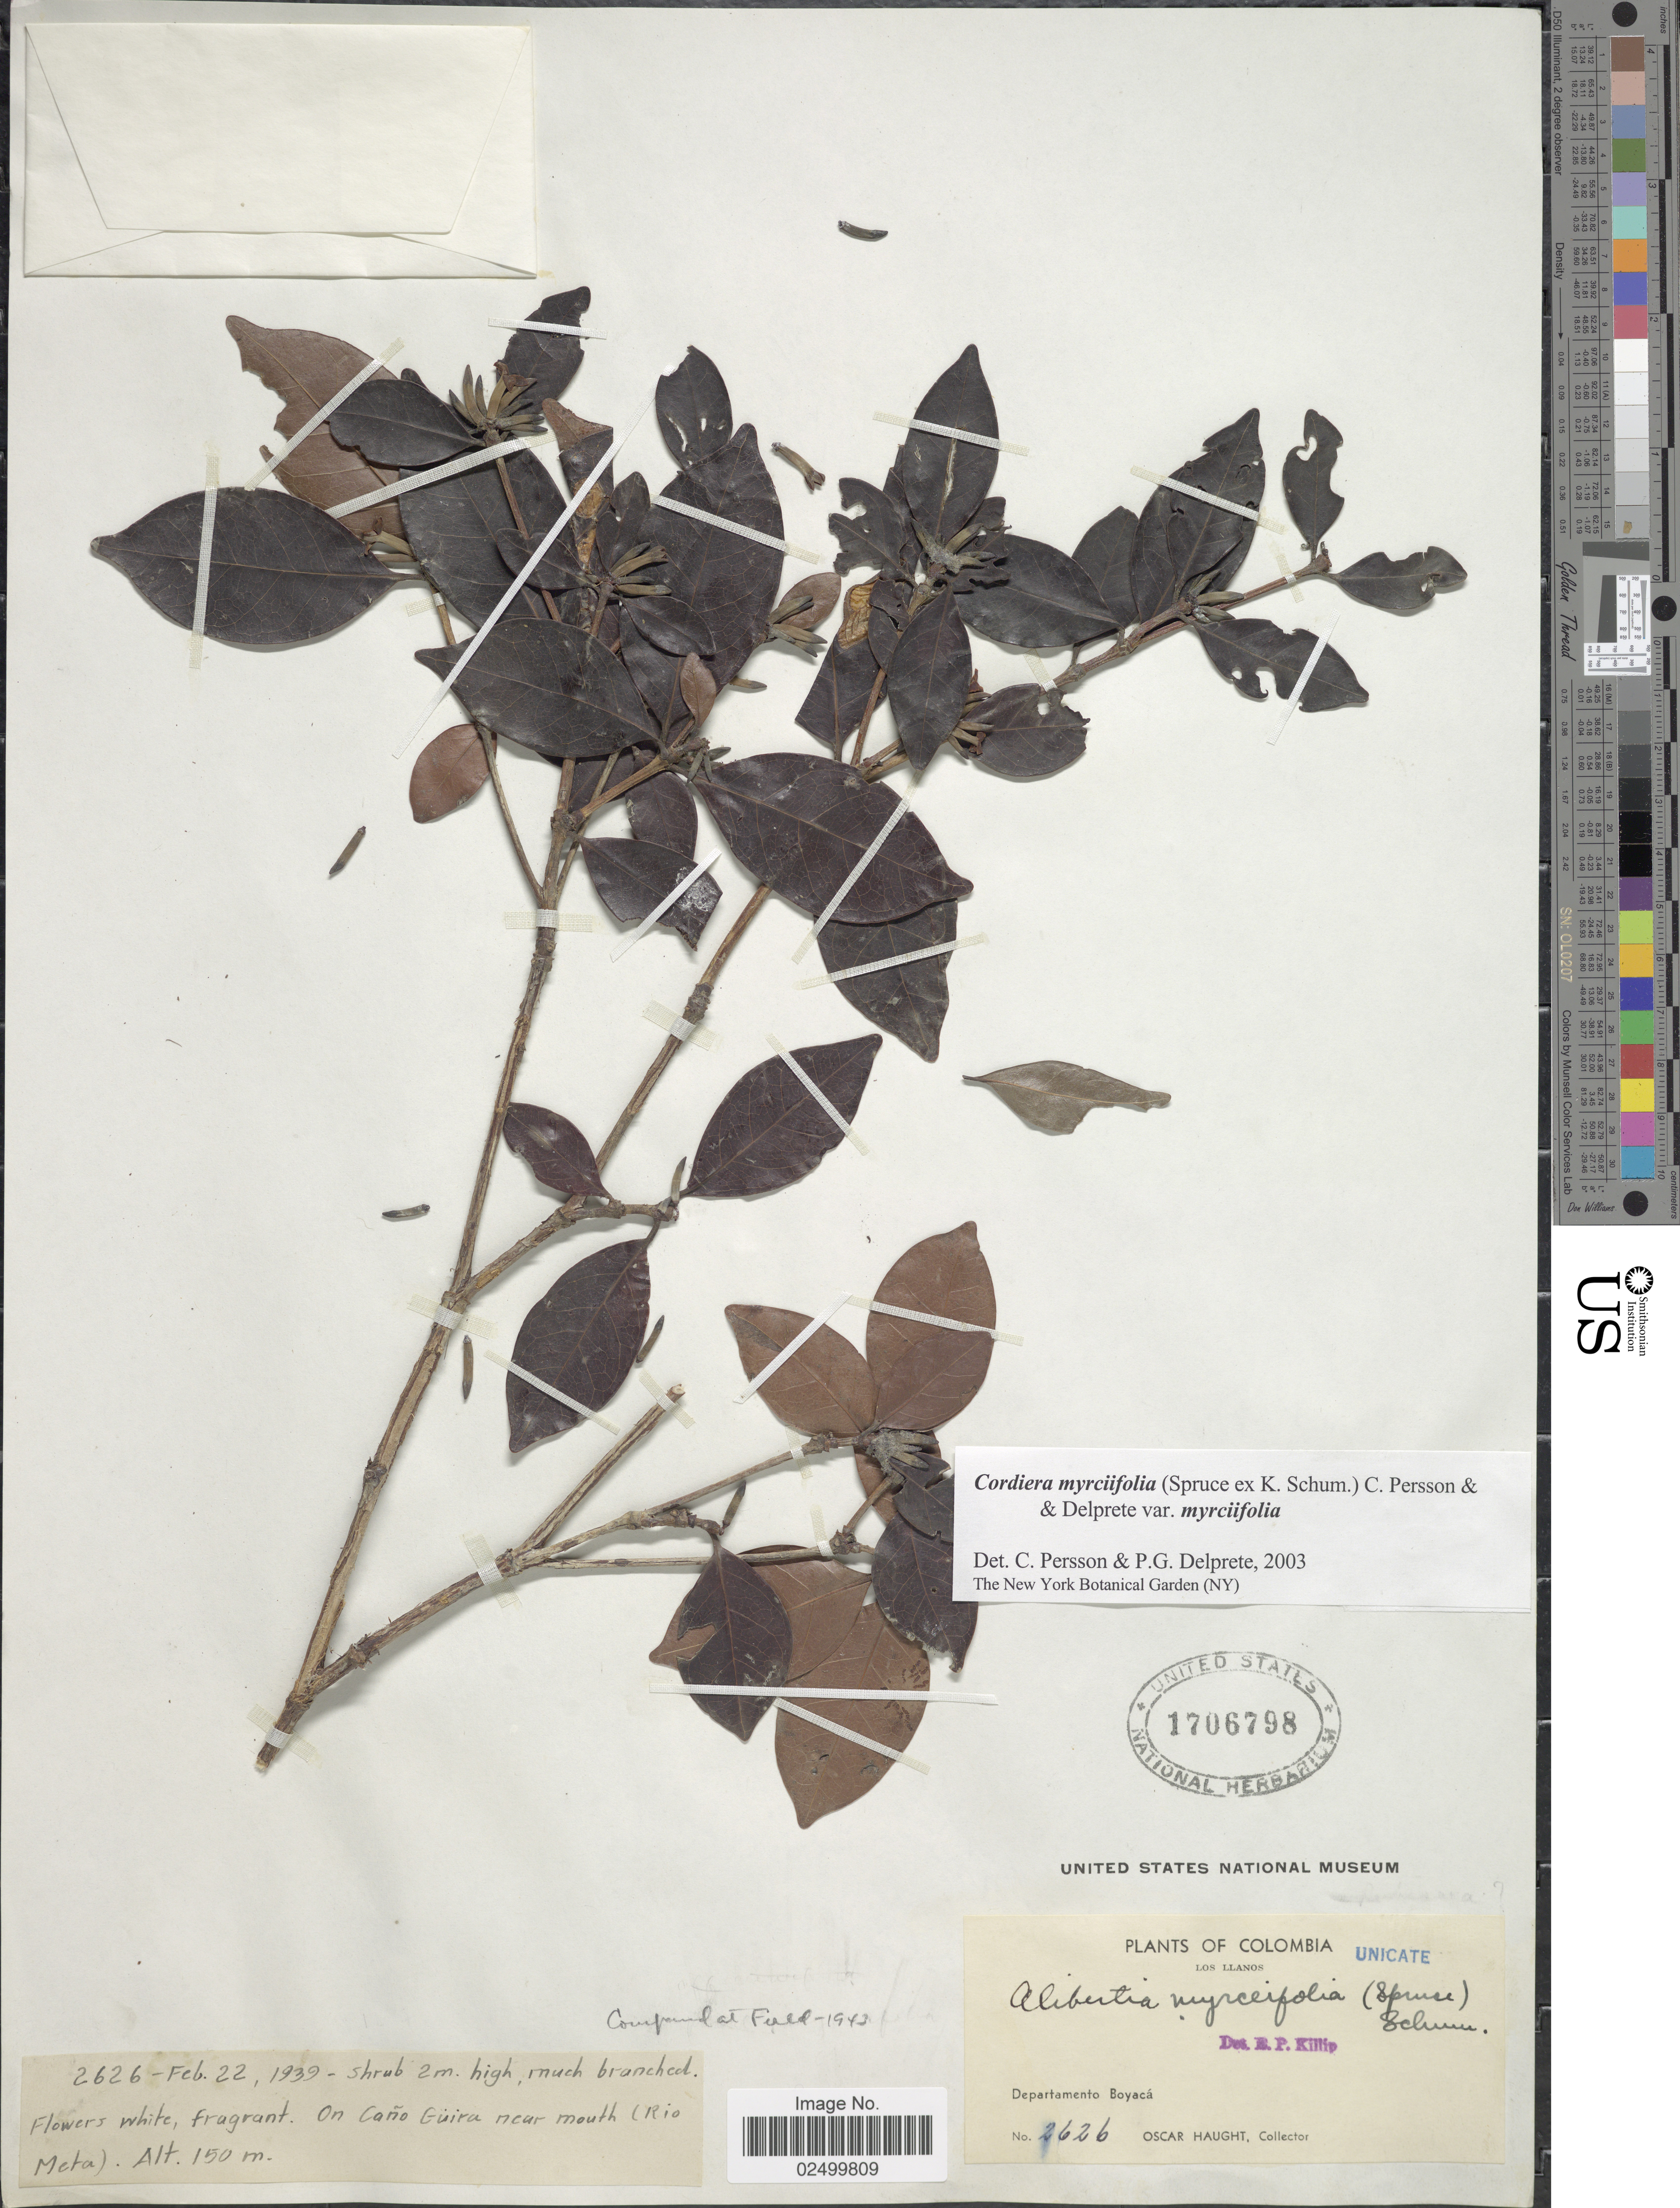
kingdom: Plantae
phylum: Tracheophyta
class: Magnoliopsida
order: Gentianales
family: Rubiaceae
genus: Cordiera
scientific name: Cordiera myrciifolia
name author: (K. Schum.) C.H. Perss. & Delprete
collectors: O. Haught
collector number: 2626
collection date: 1939-02-22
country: Colombia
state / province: Boyacá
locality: Los LLanos. Departamento Boyaca. On Cano Guira near mouth (Rio Meta).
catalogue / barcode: US 1706798